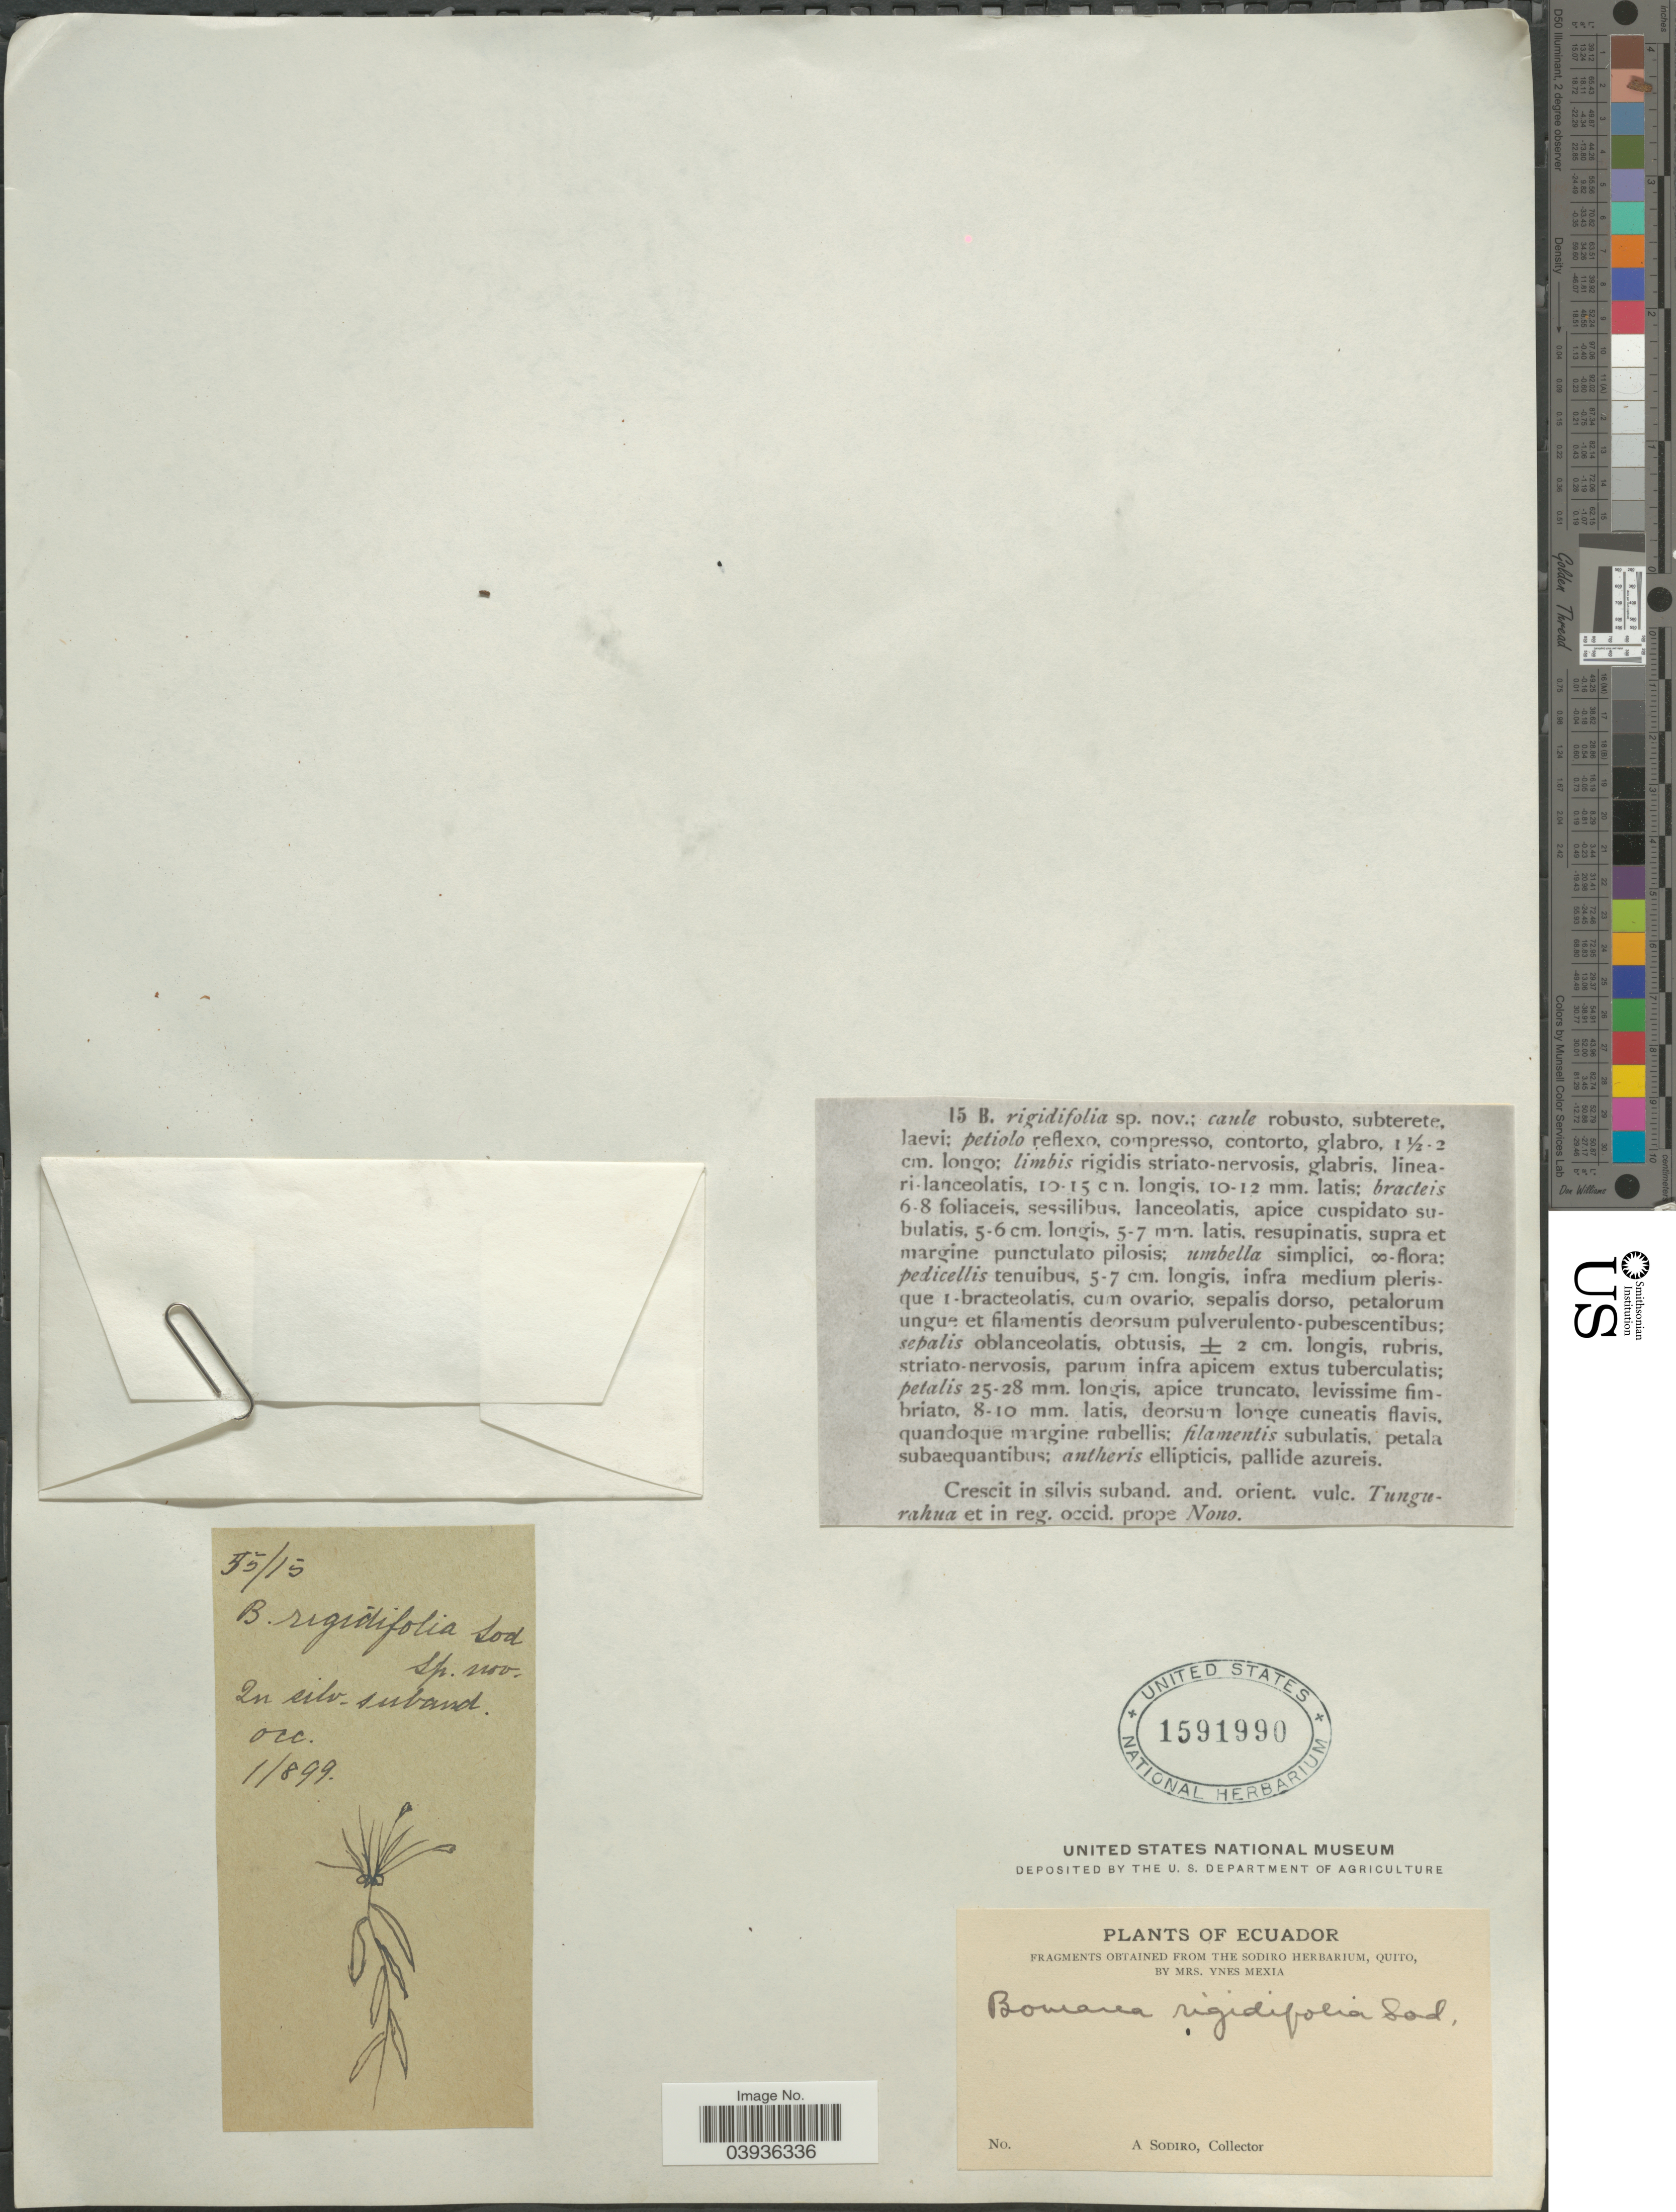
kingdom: Plantae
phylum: Tracheophyta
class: Liliopsida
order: Liliales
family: Alstroemeriaceae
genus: Bomarea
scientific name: Bomarea rigidifolia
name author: Sodiro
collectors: A. Sodiro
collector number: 55/15B?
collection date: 1899-01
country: Ecuador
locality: In silv. suband. occ.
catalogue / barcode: US 1591990